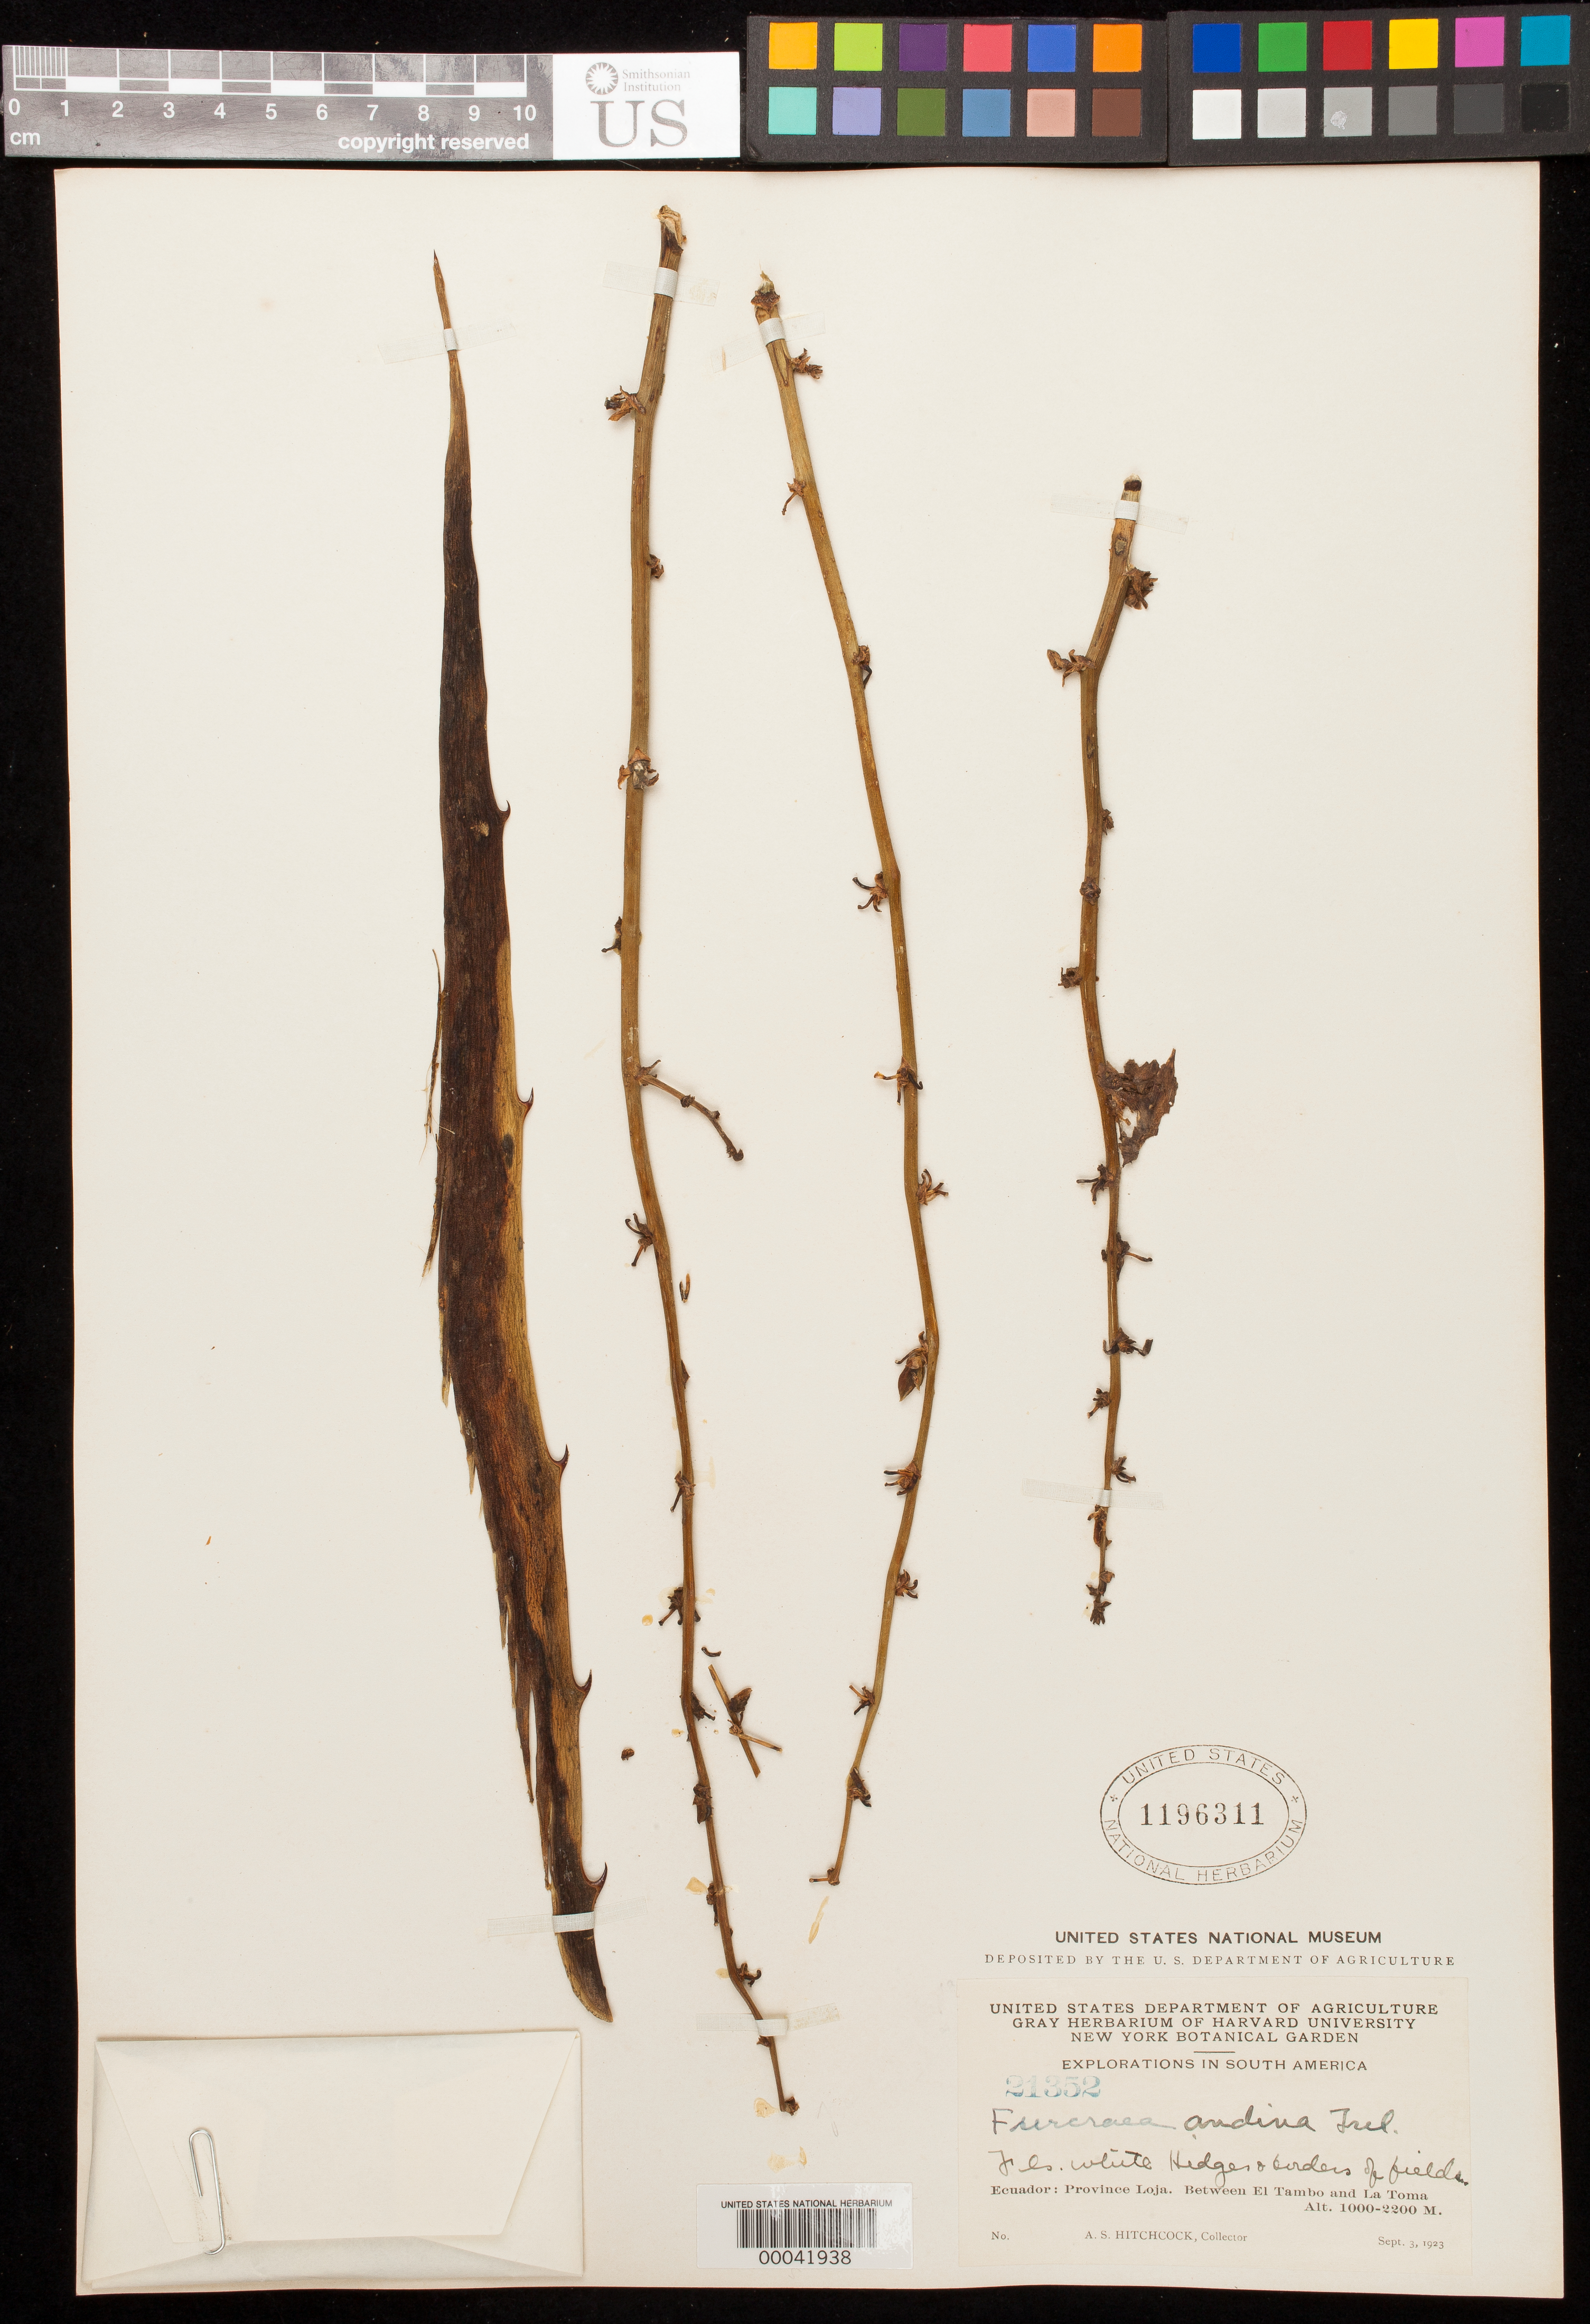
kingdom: Plantae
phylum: Tracheophyta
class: Liliopsida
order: Asparagales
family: Asparagaceae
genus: Furcraea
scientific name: Furcraea andina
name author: Trel.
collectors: A. S. Hitchcock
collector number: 21352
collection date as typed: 03 Sep 1923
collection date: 1923-09-03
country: Ecuador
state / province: Loja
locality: Between El Tambo and La Toma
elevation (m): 1000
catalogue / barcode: US 1196311